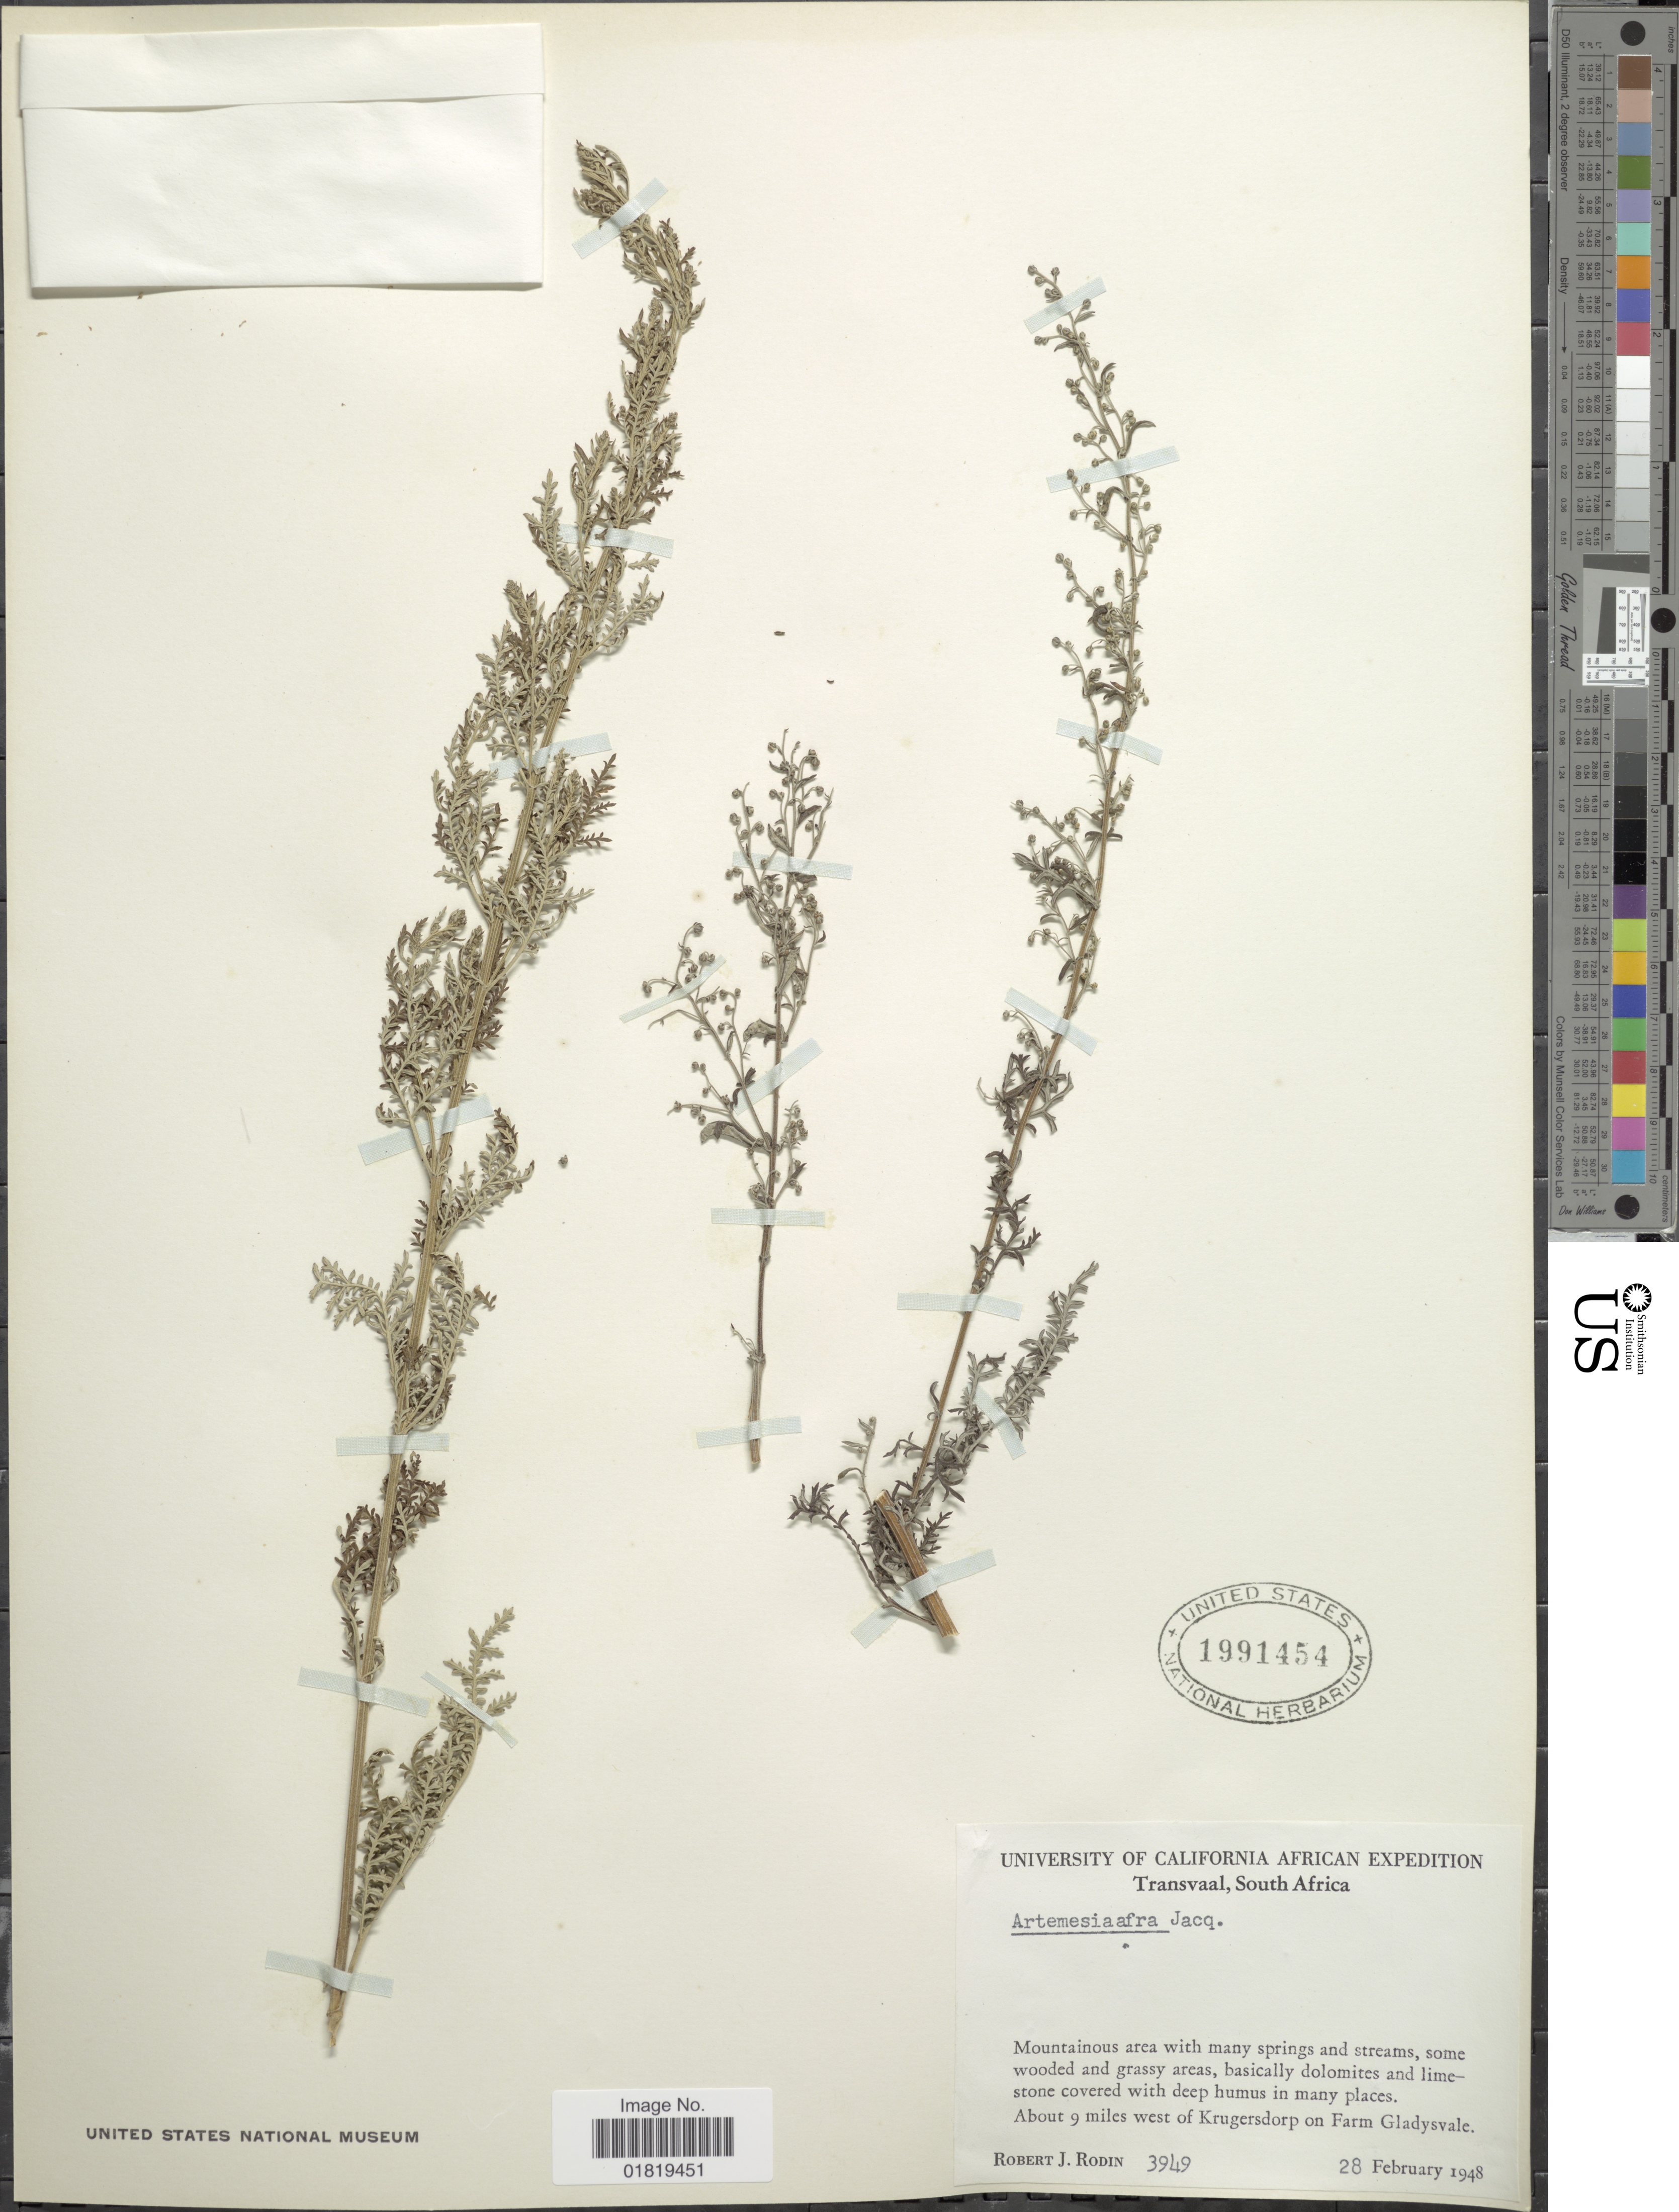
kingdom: Plantae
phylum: Tracheophyta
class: Magnoliopsida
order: Asterales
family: Asteraceae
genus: Artemisia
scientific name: Artemisia afra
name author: Jacq. ex Willd.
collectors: R. J. Rodin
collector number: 3949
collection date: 1948-02-28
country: South Africa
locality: Transvaal, mountainous area with many springs and streams, about 9 miles west of Krugersdorp on Fram Gladysvale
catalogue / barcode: US 1991454